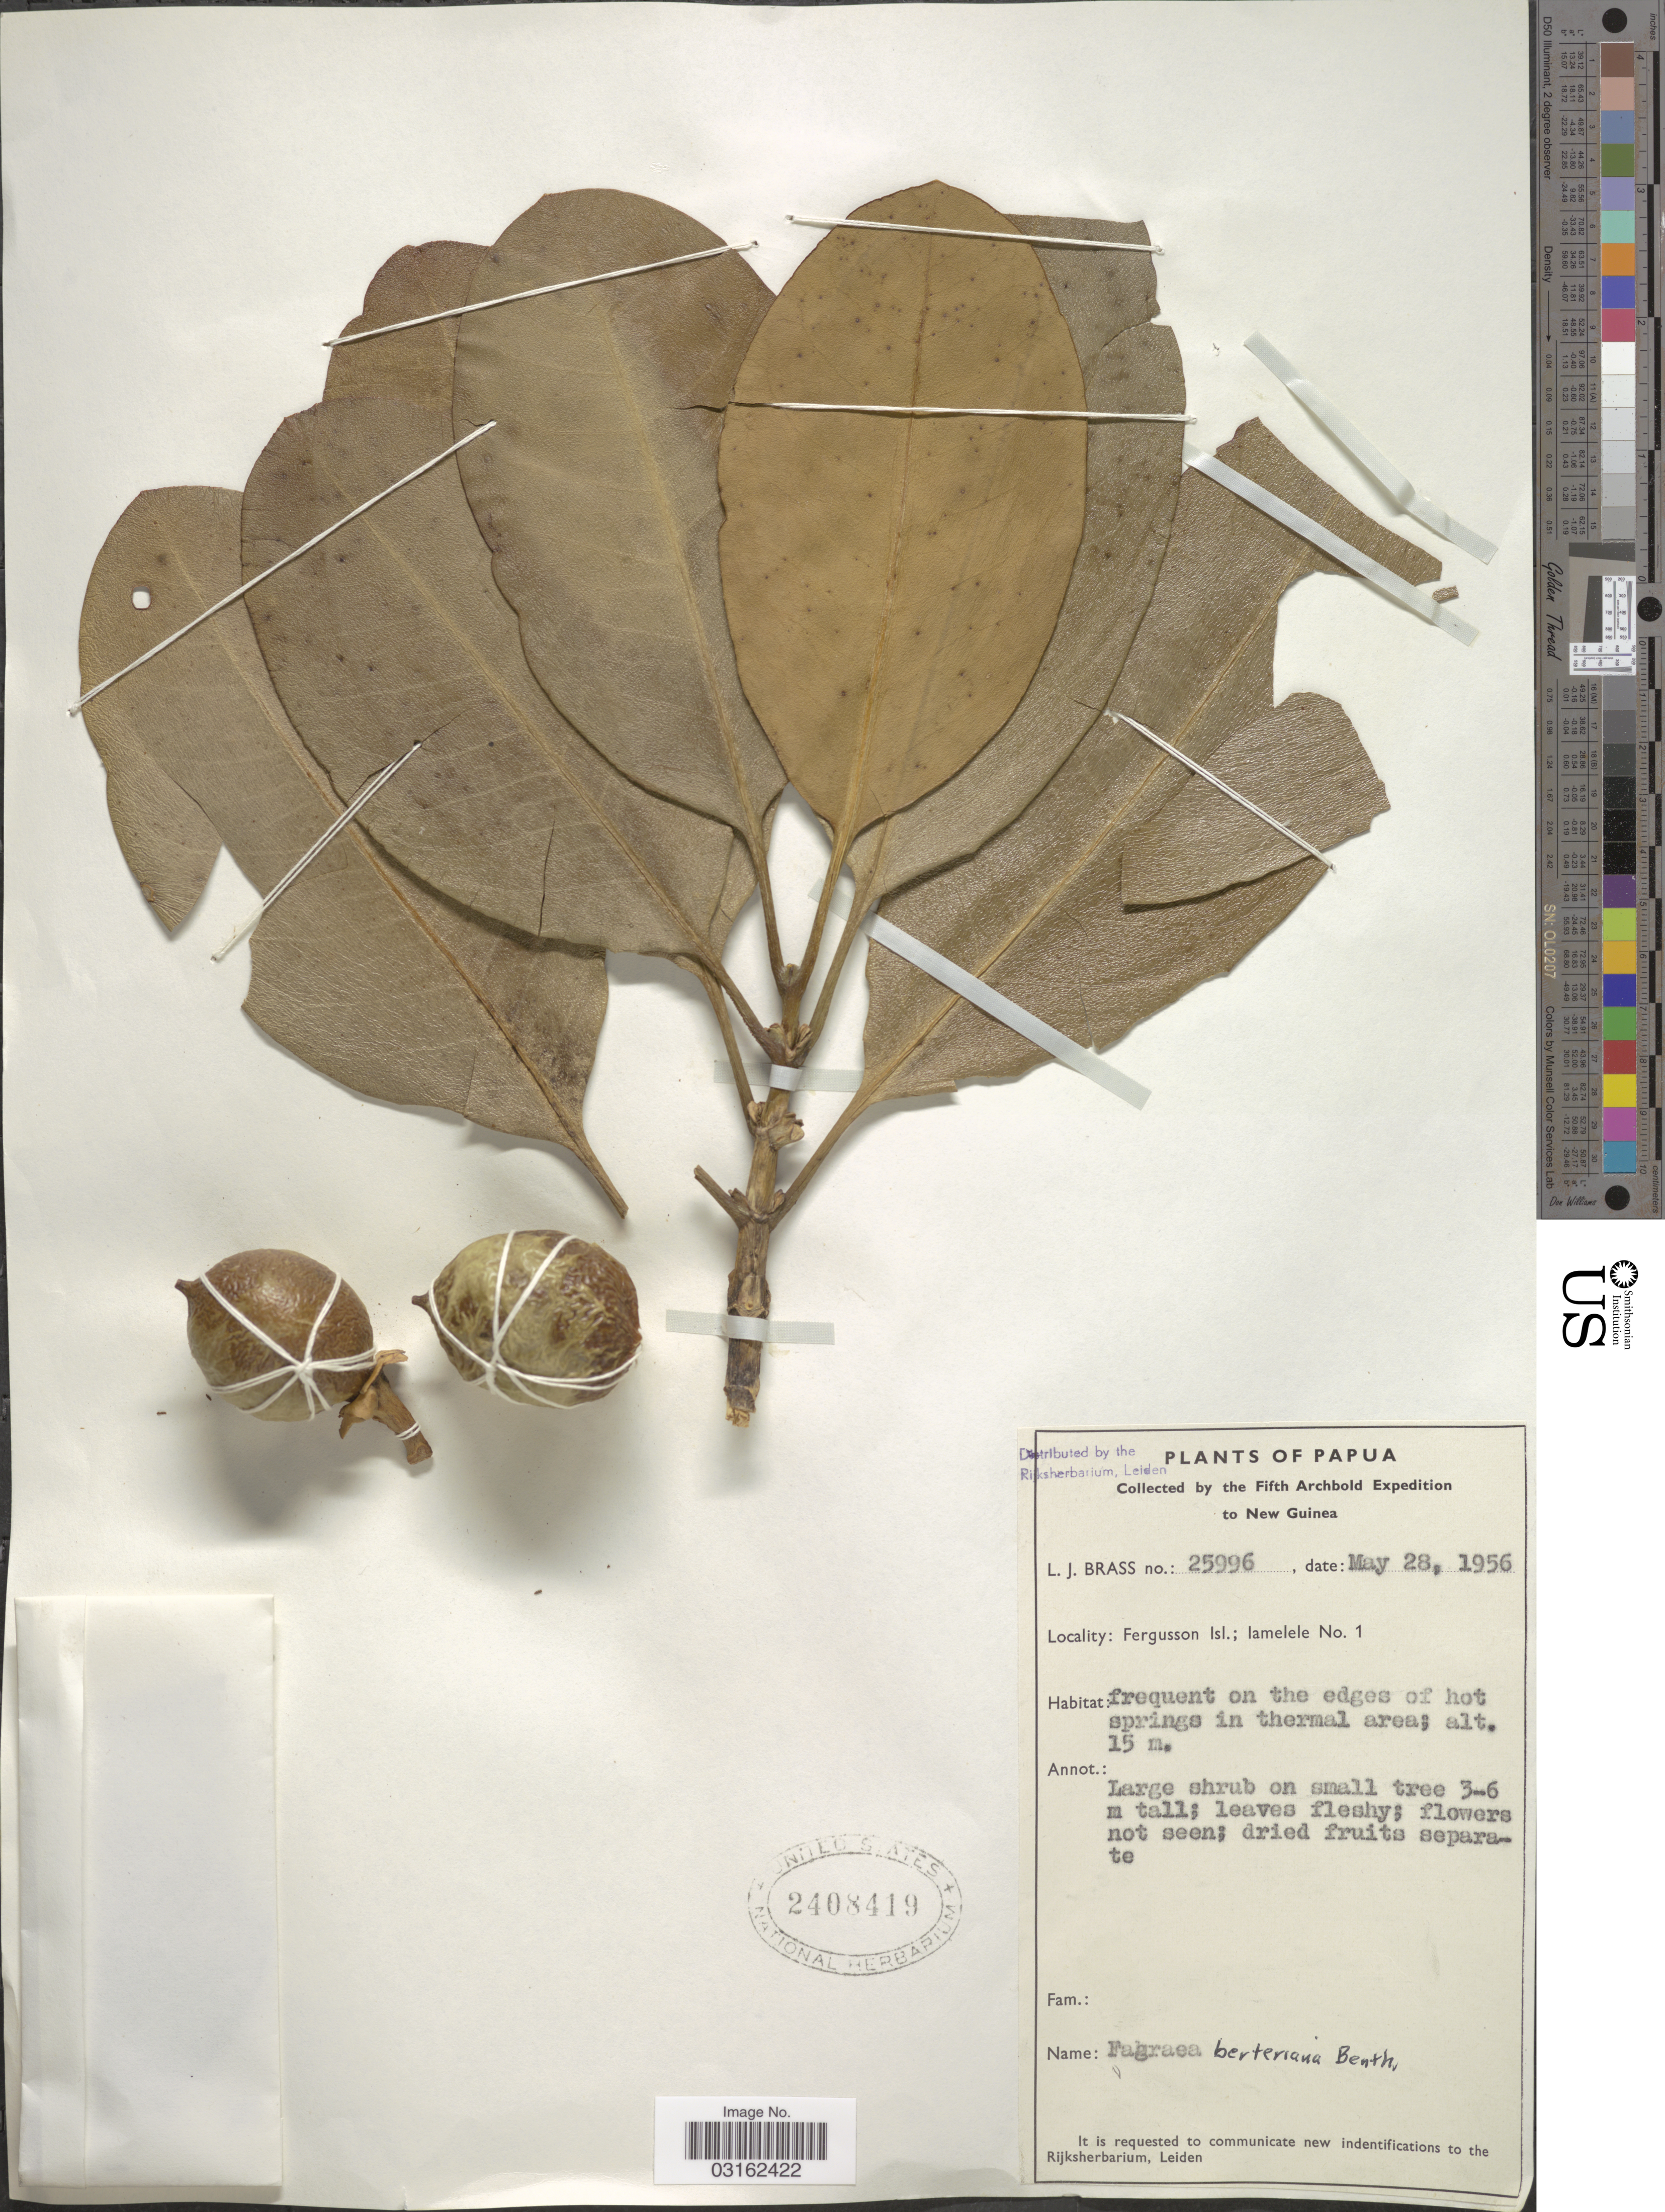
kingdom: Plantae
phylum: Tracheophyta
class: Magnoliopsida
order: Gentianales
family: Gentianaceae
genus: Fagraea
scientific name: Fagraea berteroana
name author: A. Gray ex Benth.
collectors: L. J. Brass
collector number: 25996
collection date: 1956-05-28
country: Papua New Guinea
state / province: Milne Bay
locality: New Guinea, Fergusson Isl.; Iamelele No. 1.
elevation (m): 15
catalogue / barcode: US 2408419